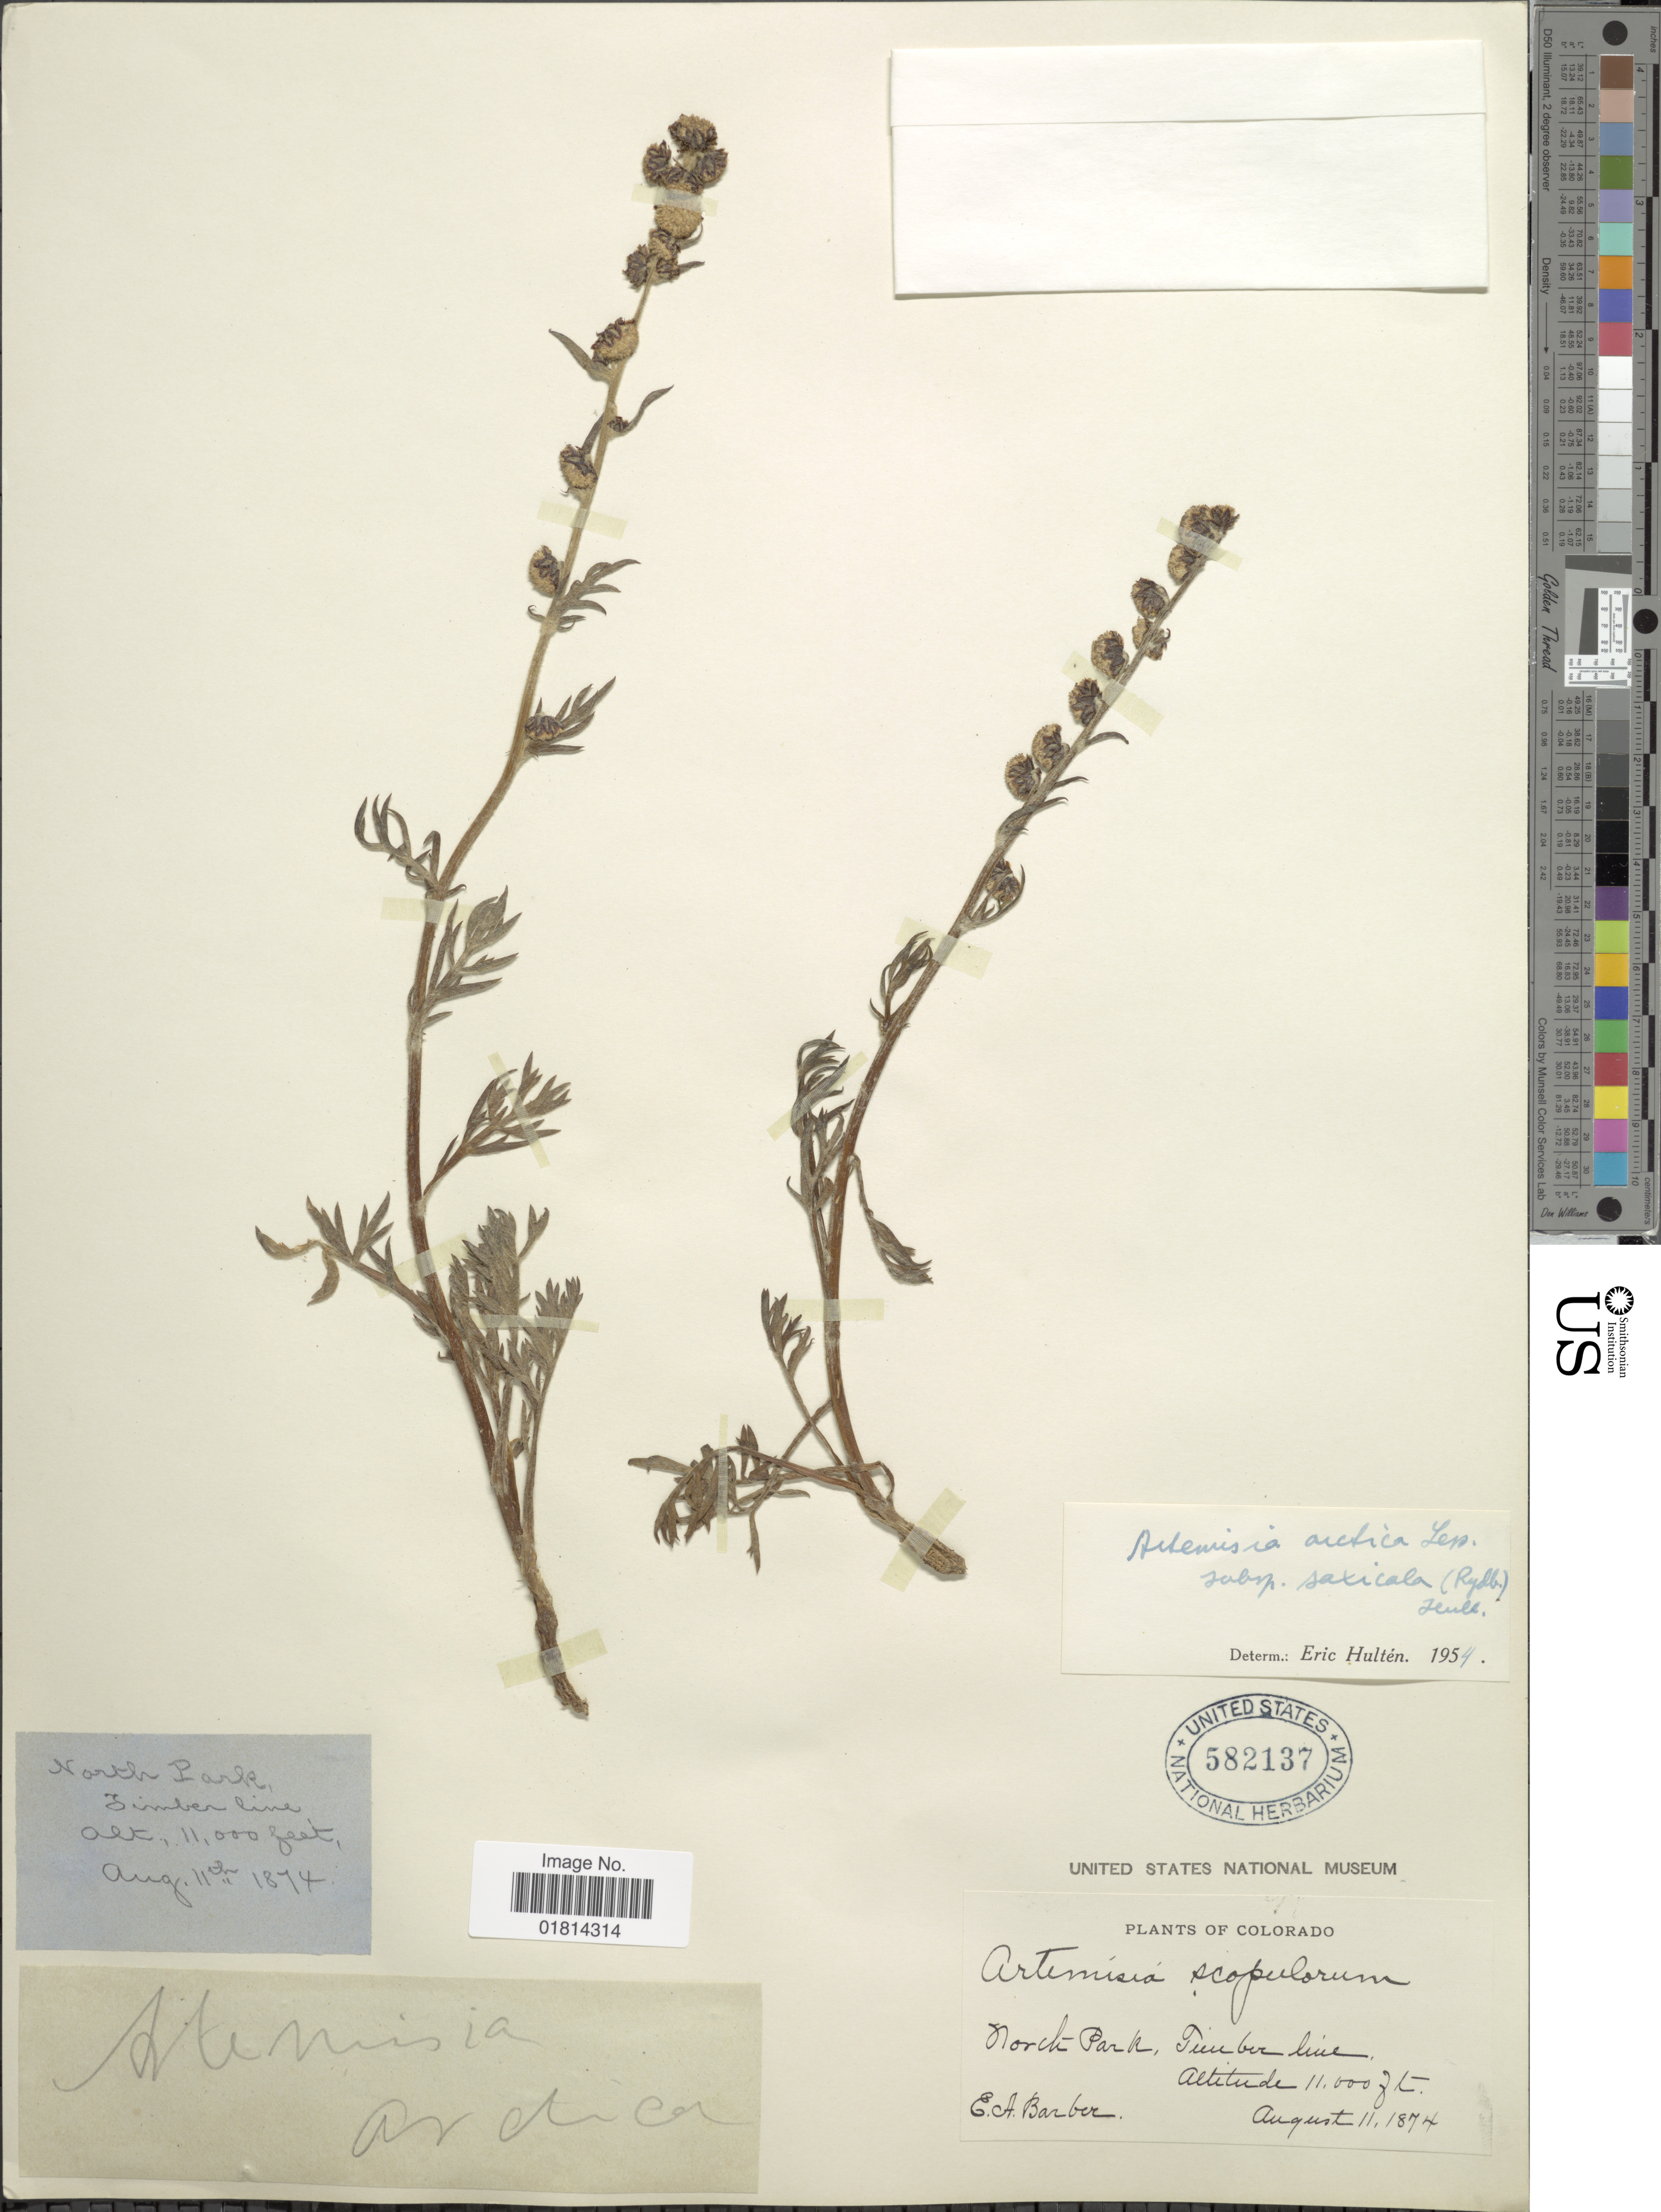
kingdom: Plantae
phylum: Tracheophyta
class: Magnoliopsida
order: Asterales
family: Asteraceae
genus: Artemisia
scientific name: Artemisia arctica subsp. saxicola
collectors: E. Barber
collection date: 1874-08-11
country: United States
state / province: Colorado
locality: North Park, Timberline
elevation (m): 3353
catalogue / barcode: US 582137